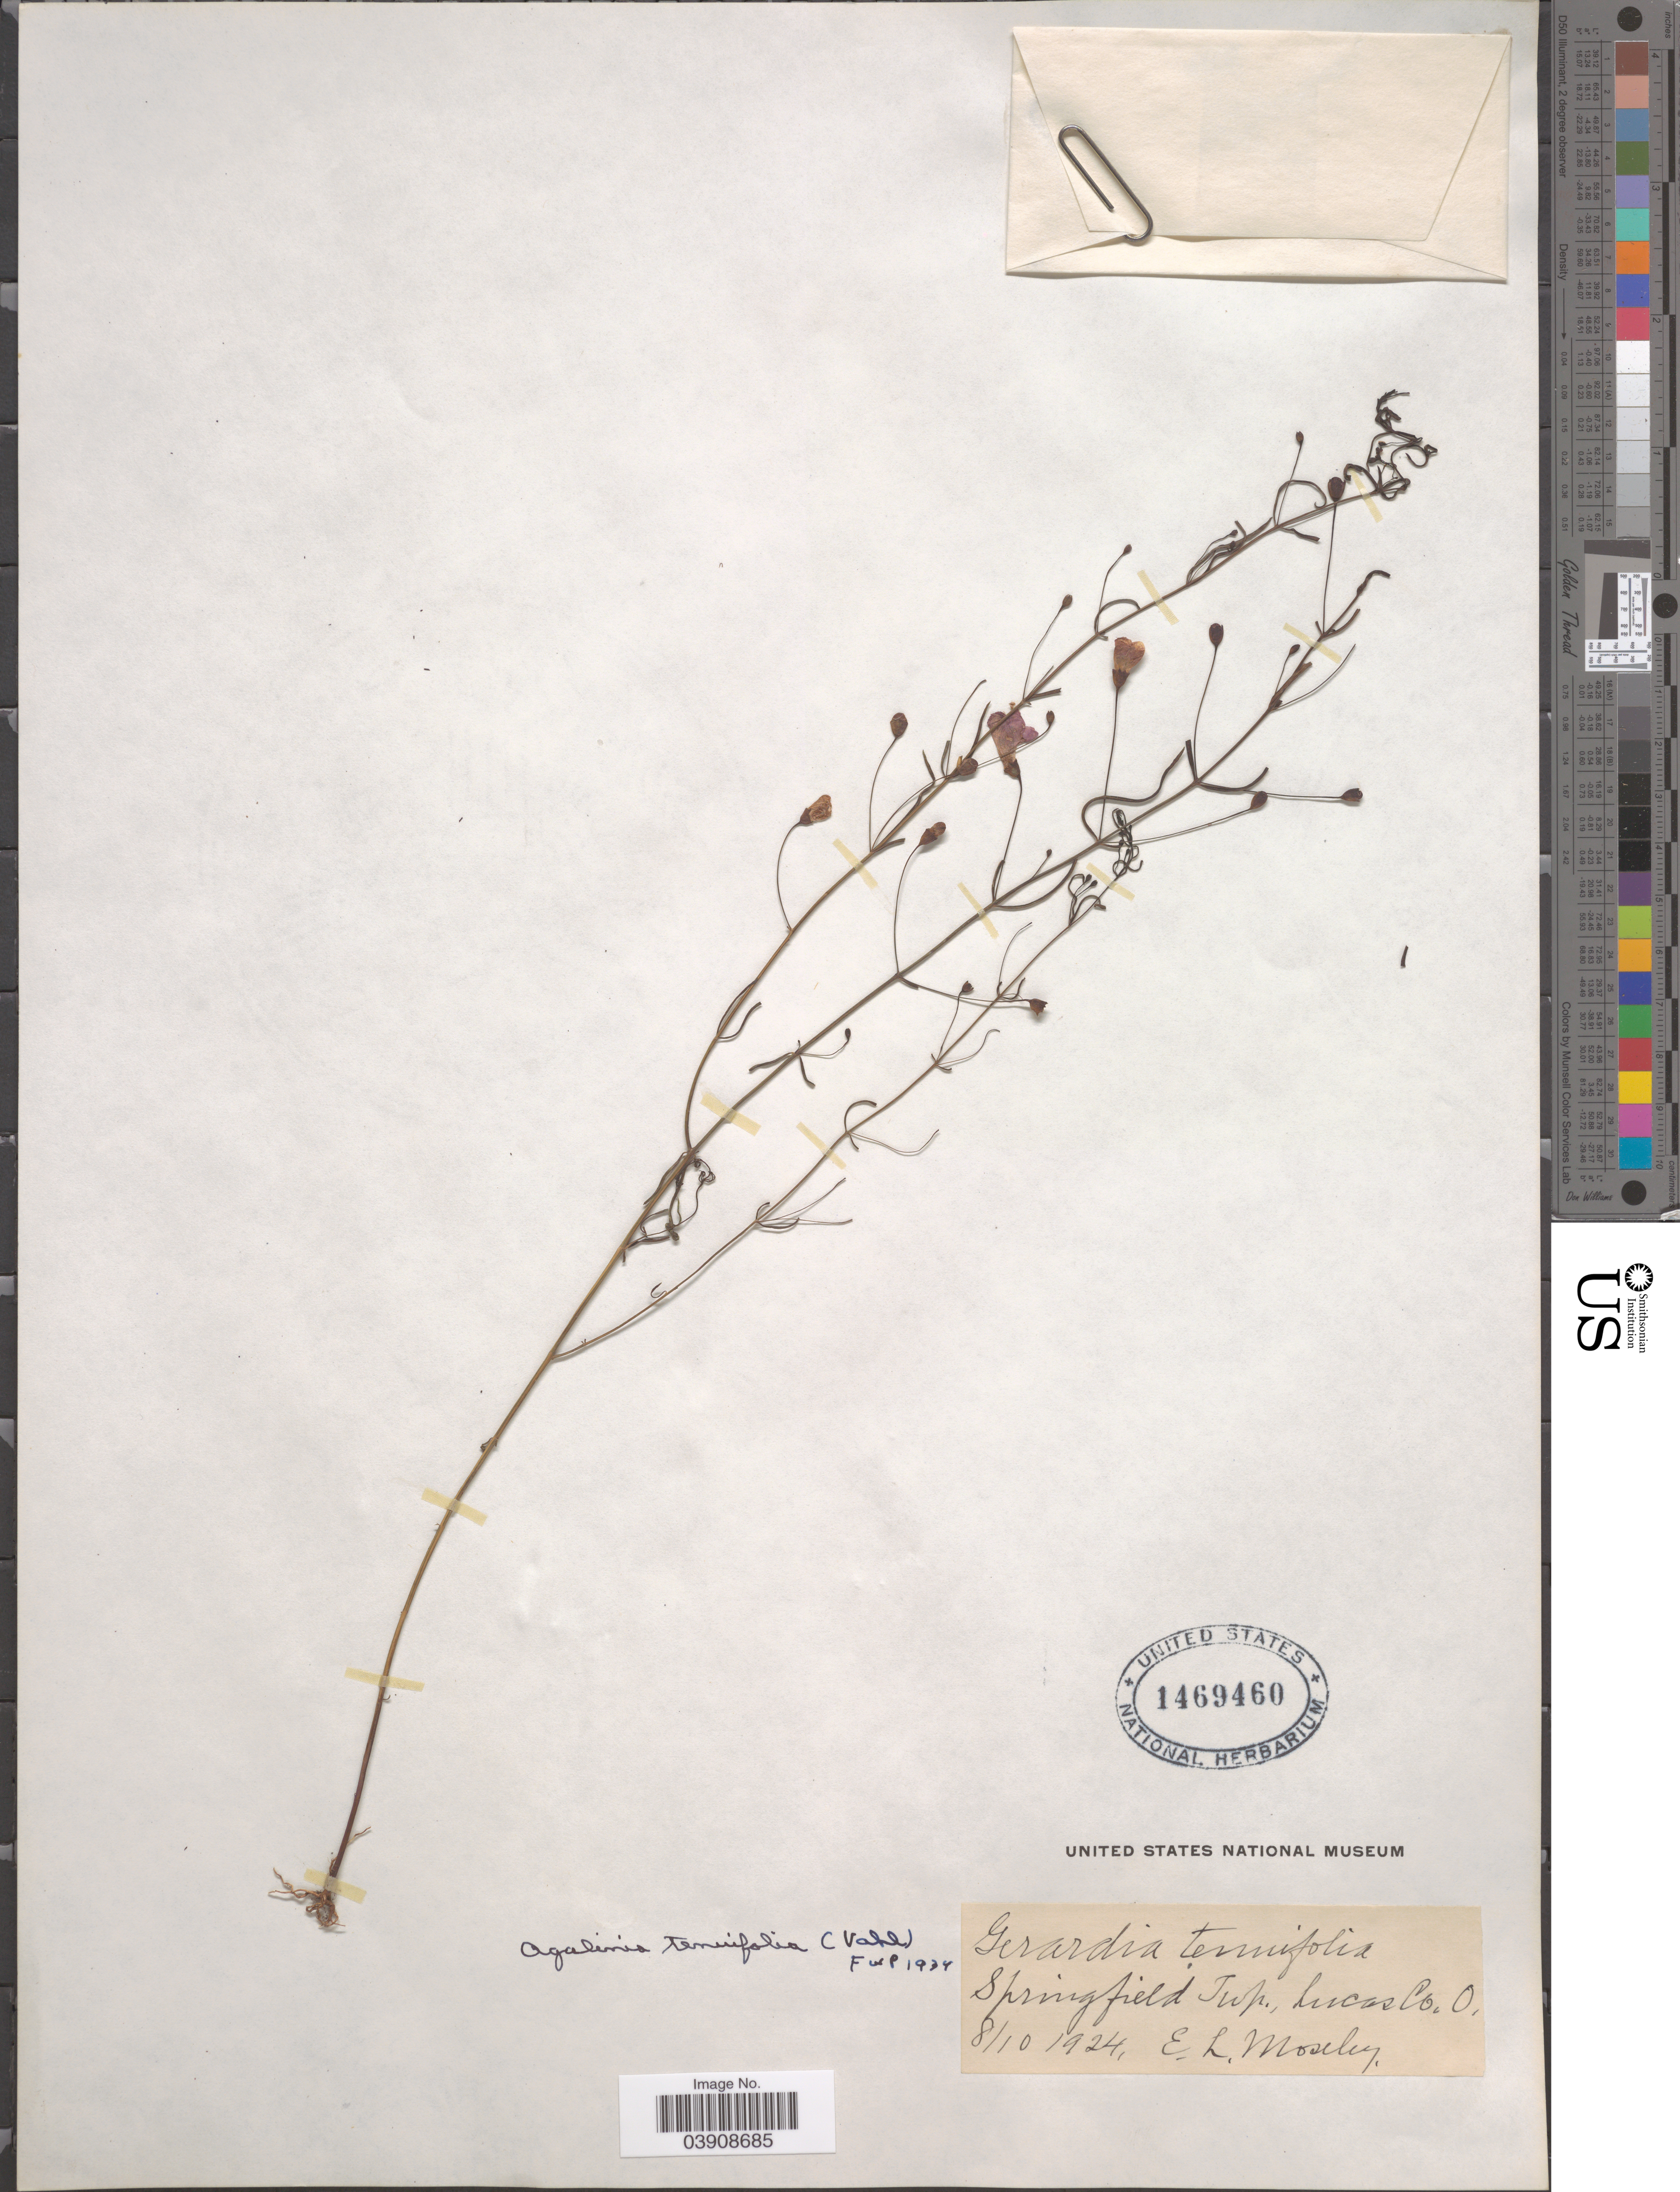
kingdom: Plantae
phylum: Tracheophyta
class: Magnoliopsida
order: Lamiales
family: Orobanchaceae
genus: Agalinis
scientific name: Agalinis tenuifolia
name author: (Vahl) Raf.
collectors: E. Moseley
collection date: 1924-08-10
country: United States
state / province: Ohio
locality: Springfield Twp. Lucas Co.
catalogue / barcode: US 1469460